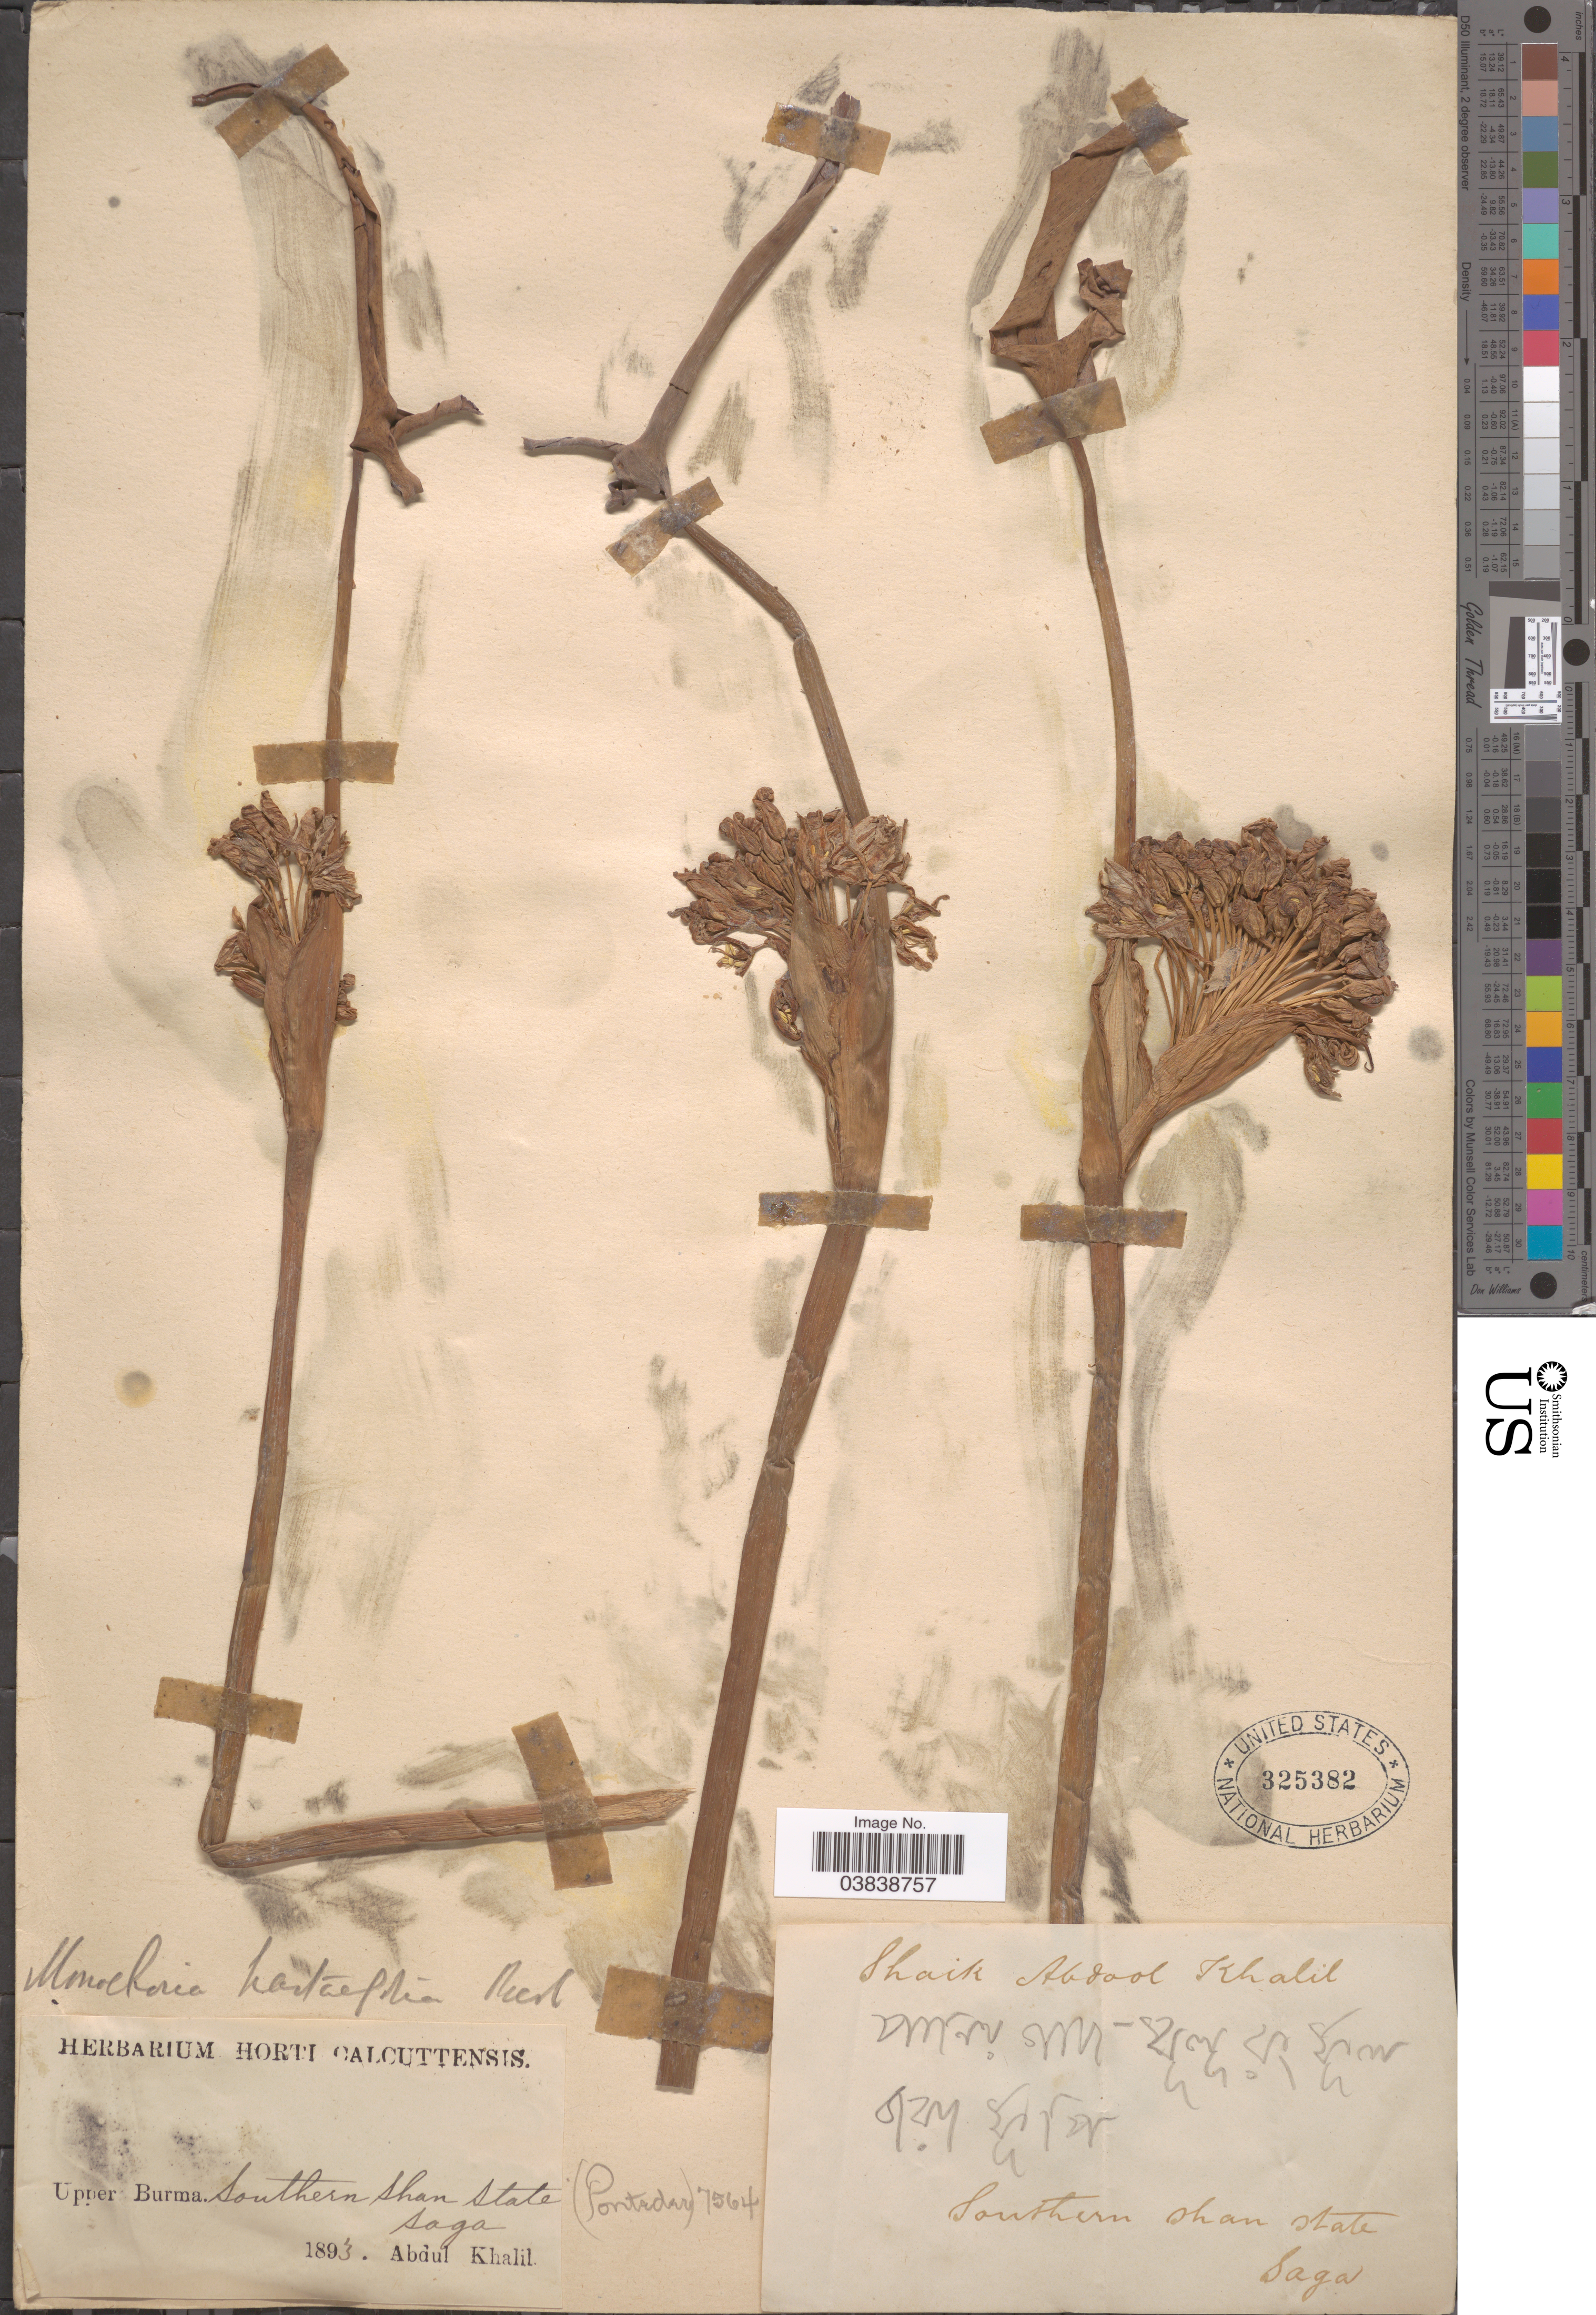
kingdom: Plantae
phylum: Tracheophyta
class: Liliopsida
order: Commelinales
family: Pontederiaceae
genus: Monochoria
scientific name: Monochoria hastifolia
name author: C. Presl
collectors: A. Khalil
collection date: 1893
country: Myanmar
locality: Upper Burma. Southern Shan State Saga.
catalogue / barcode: US 325382